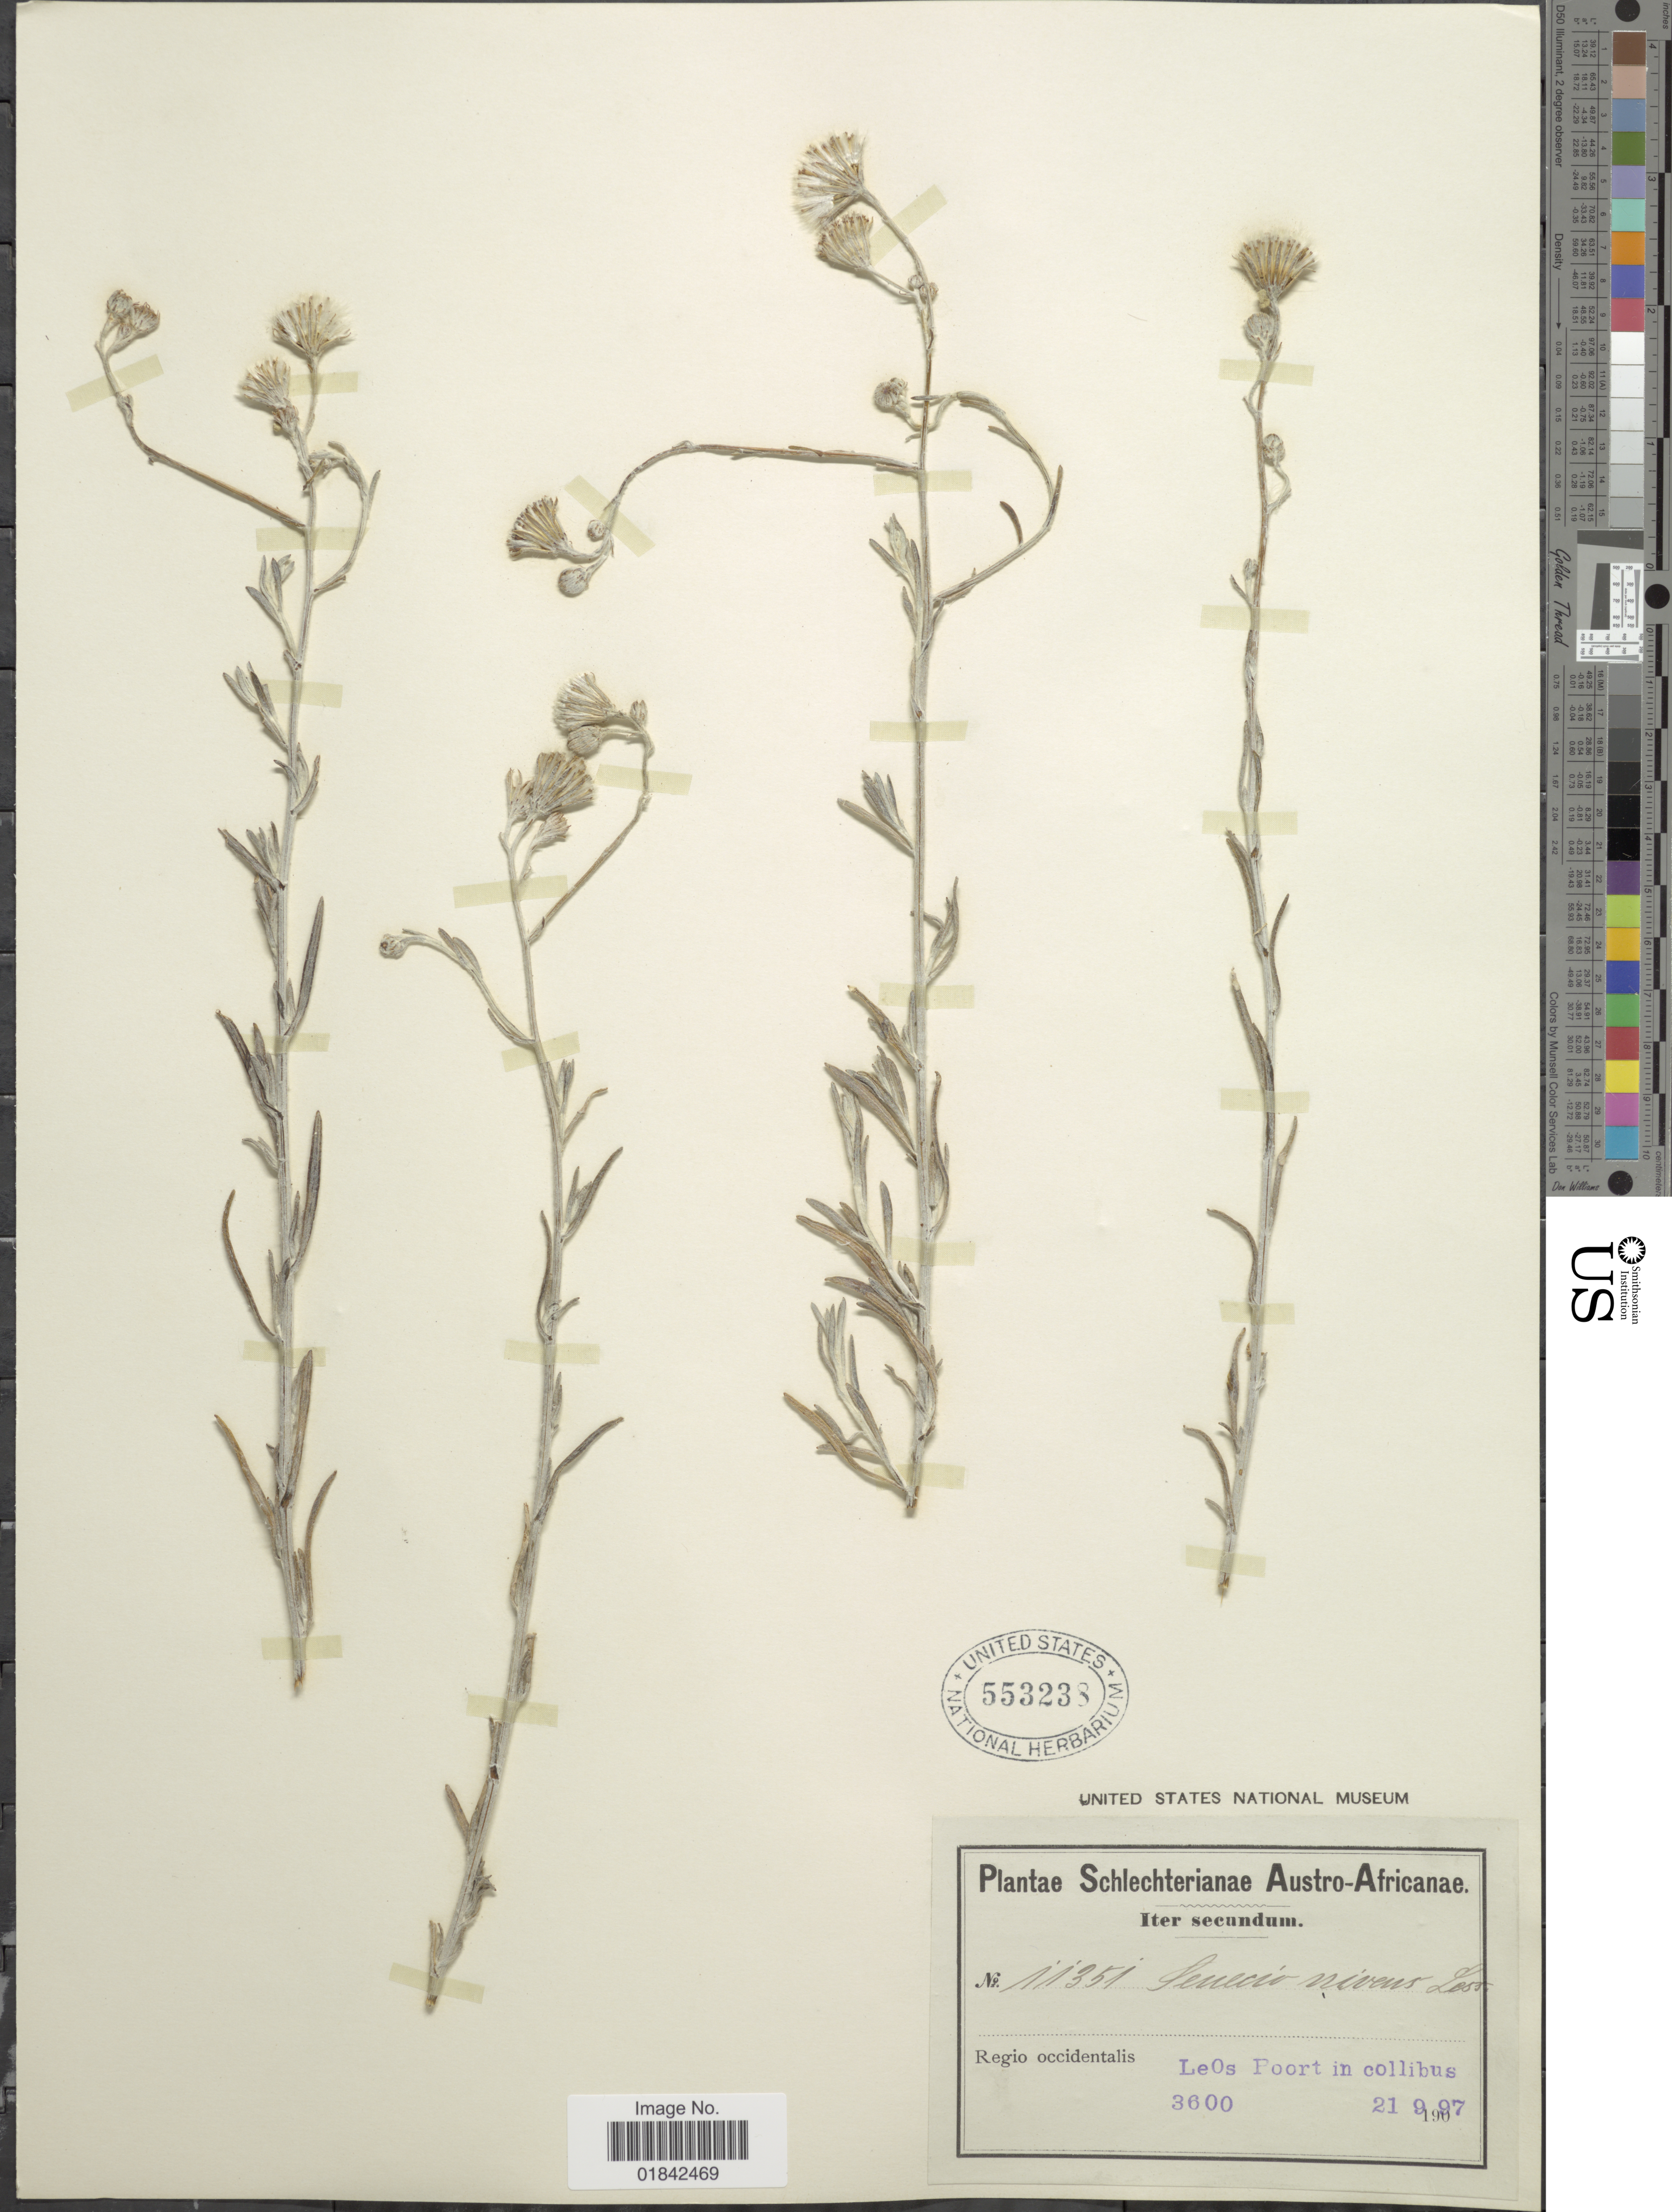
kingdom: Plantae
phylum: Tracheophyta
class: Magnoliopsida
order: Asterales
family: Asteraceae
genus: Senecio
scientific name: Senecio niveus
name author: (Thunb.) Willd.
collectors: Schlechter, --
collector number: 11351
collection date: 1997-09-21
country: South Africa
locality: Austro- Africanae, Regio occidentalis, Leos Poort in collibus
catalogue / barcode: US 553238